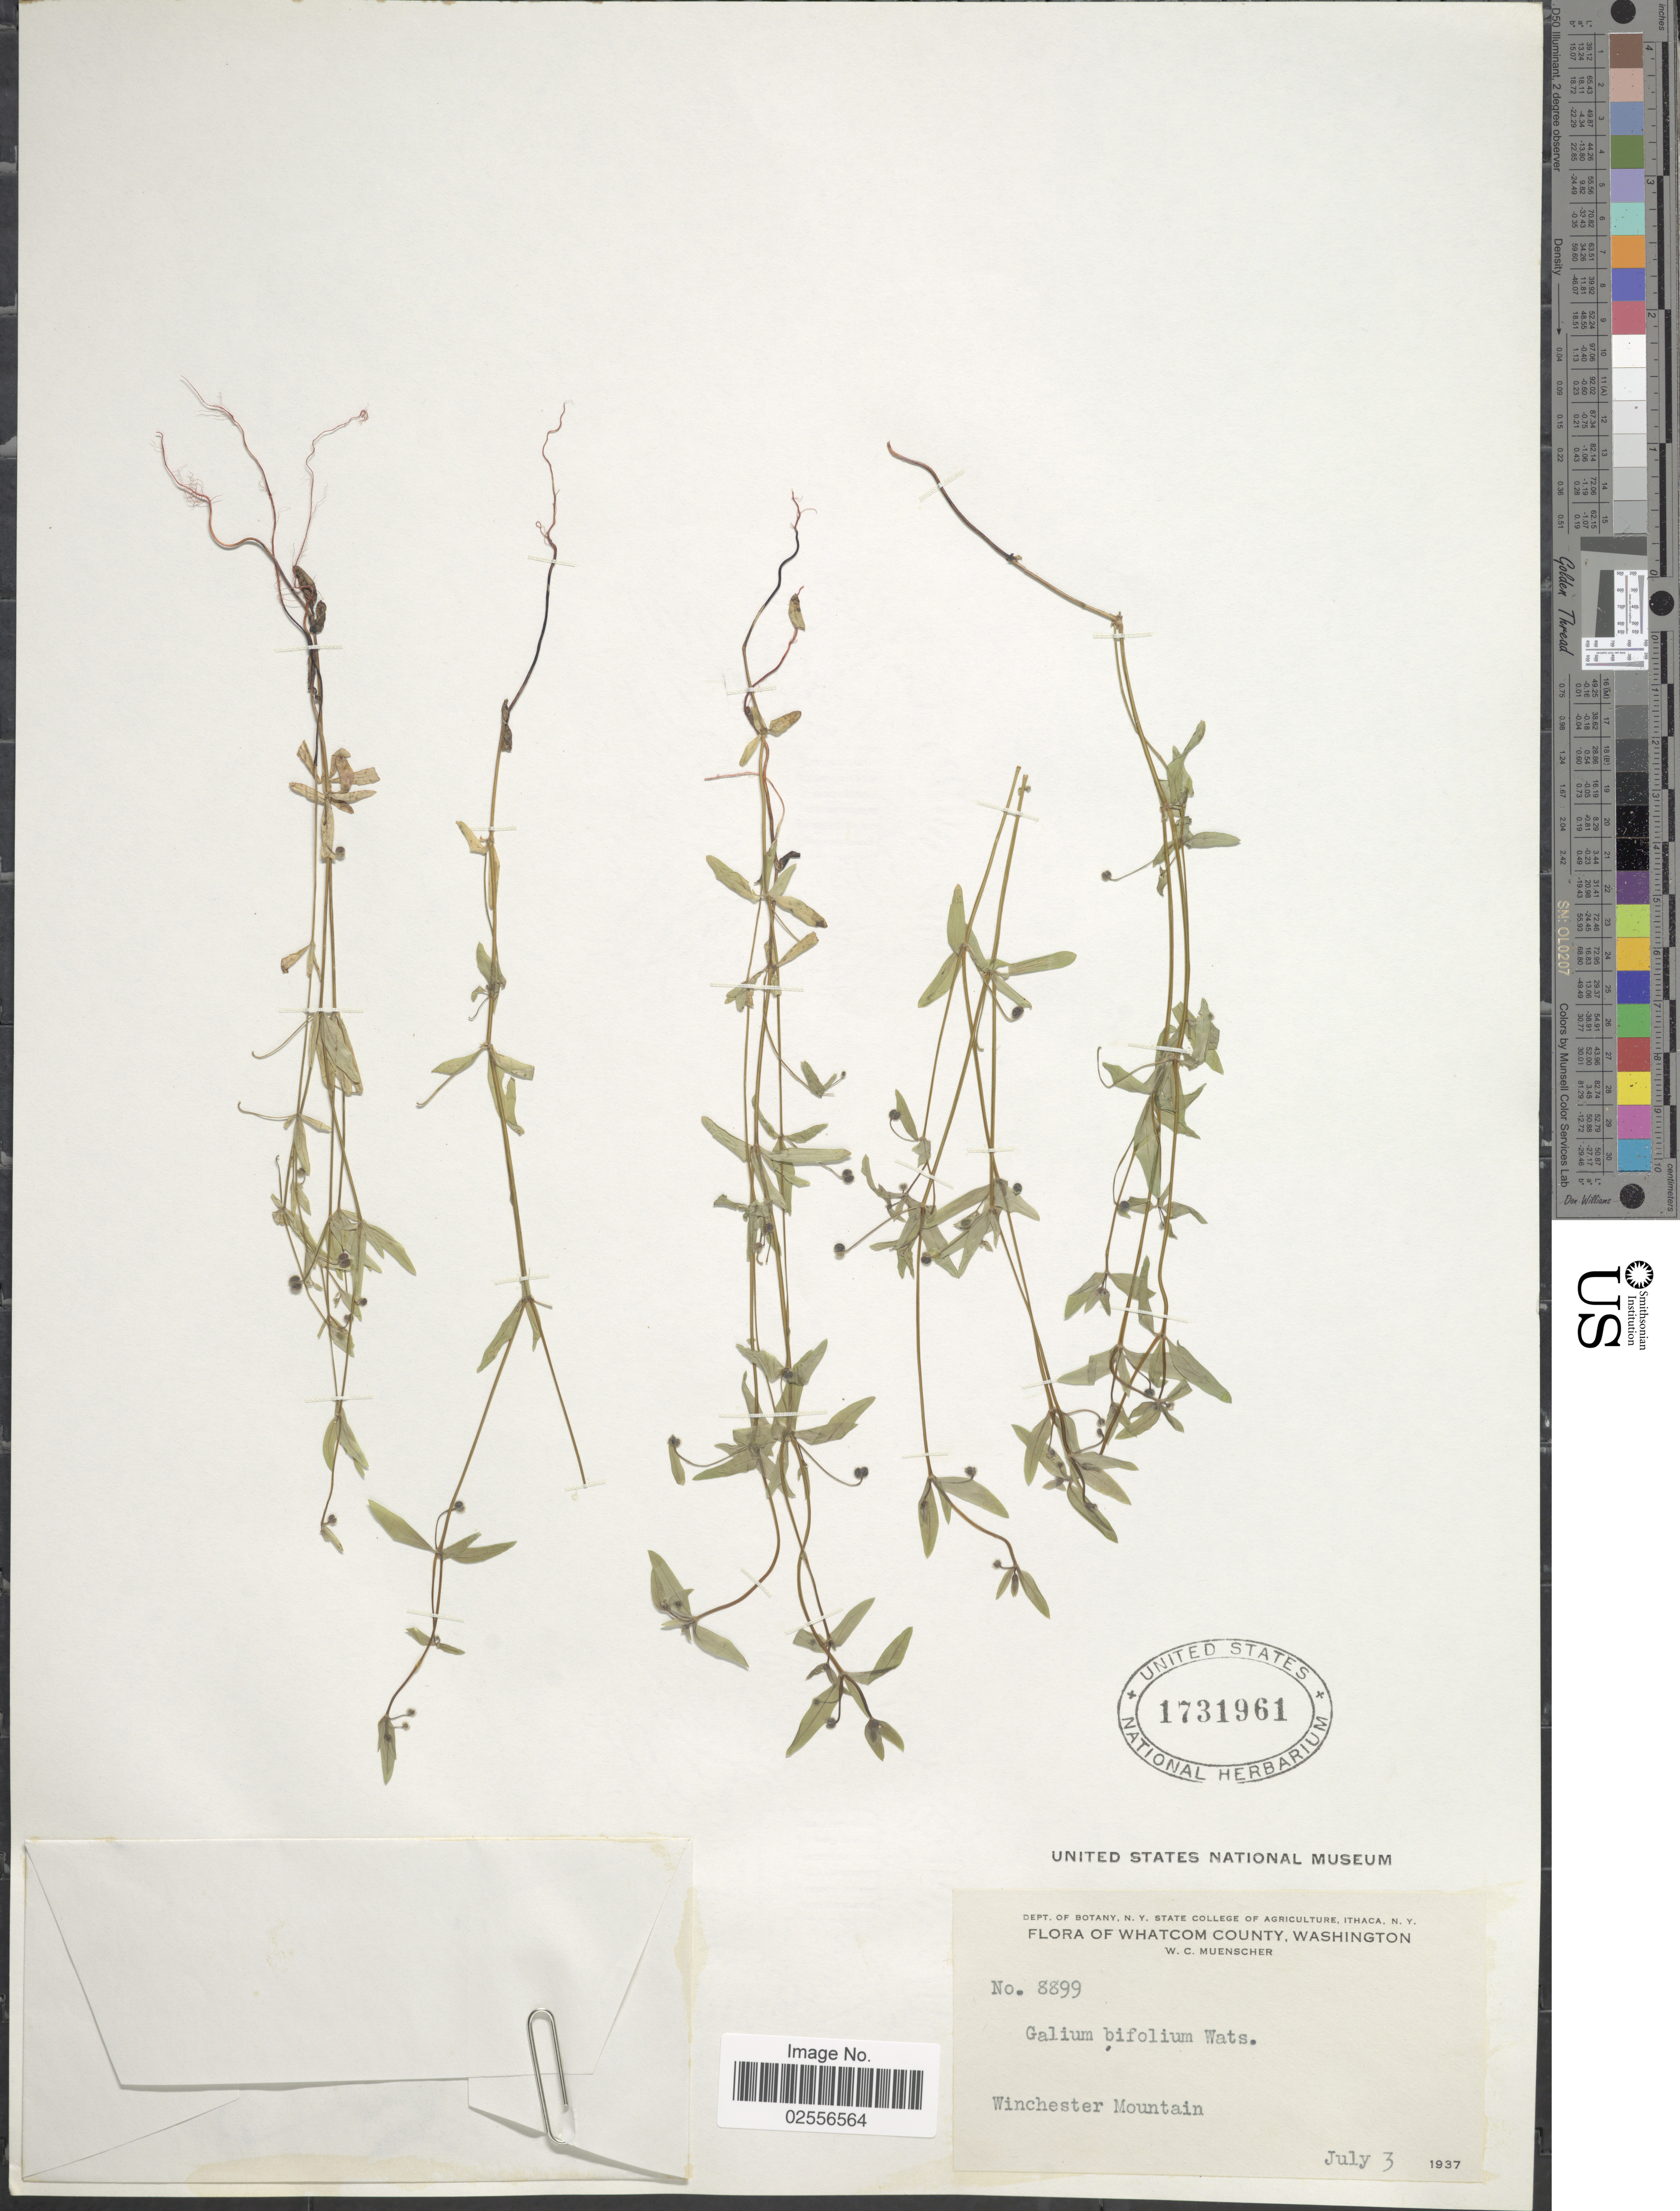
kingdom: Plantae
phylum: Tracheophyta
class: Magnoliopsida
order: Gentianales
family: Rubiaceae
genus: Galium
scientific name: Galium bifolium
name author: S. Watson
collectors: W. Muenscher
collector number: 8899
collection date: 1937-07-03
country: United States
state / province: Washington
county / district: Whatcom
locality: Whatcom County, Winchester Mountain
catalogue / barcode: US 1731961